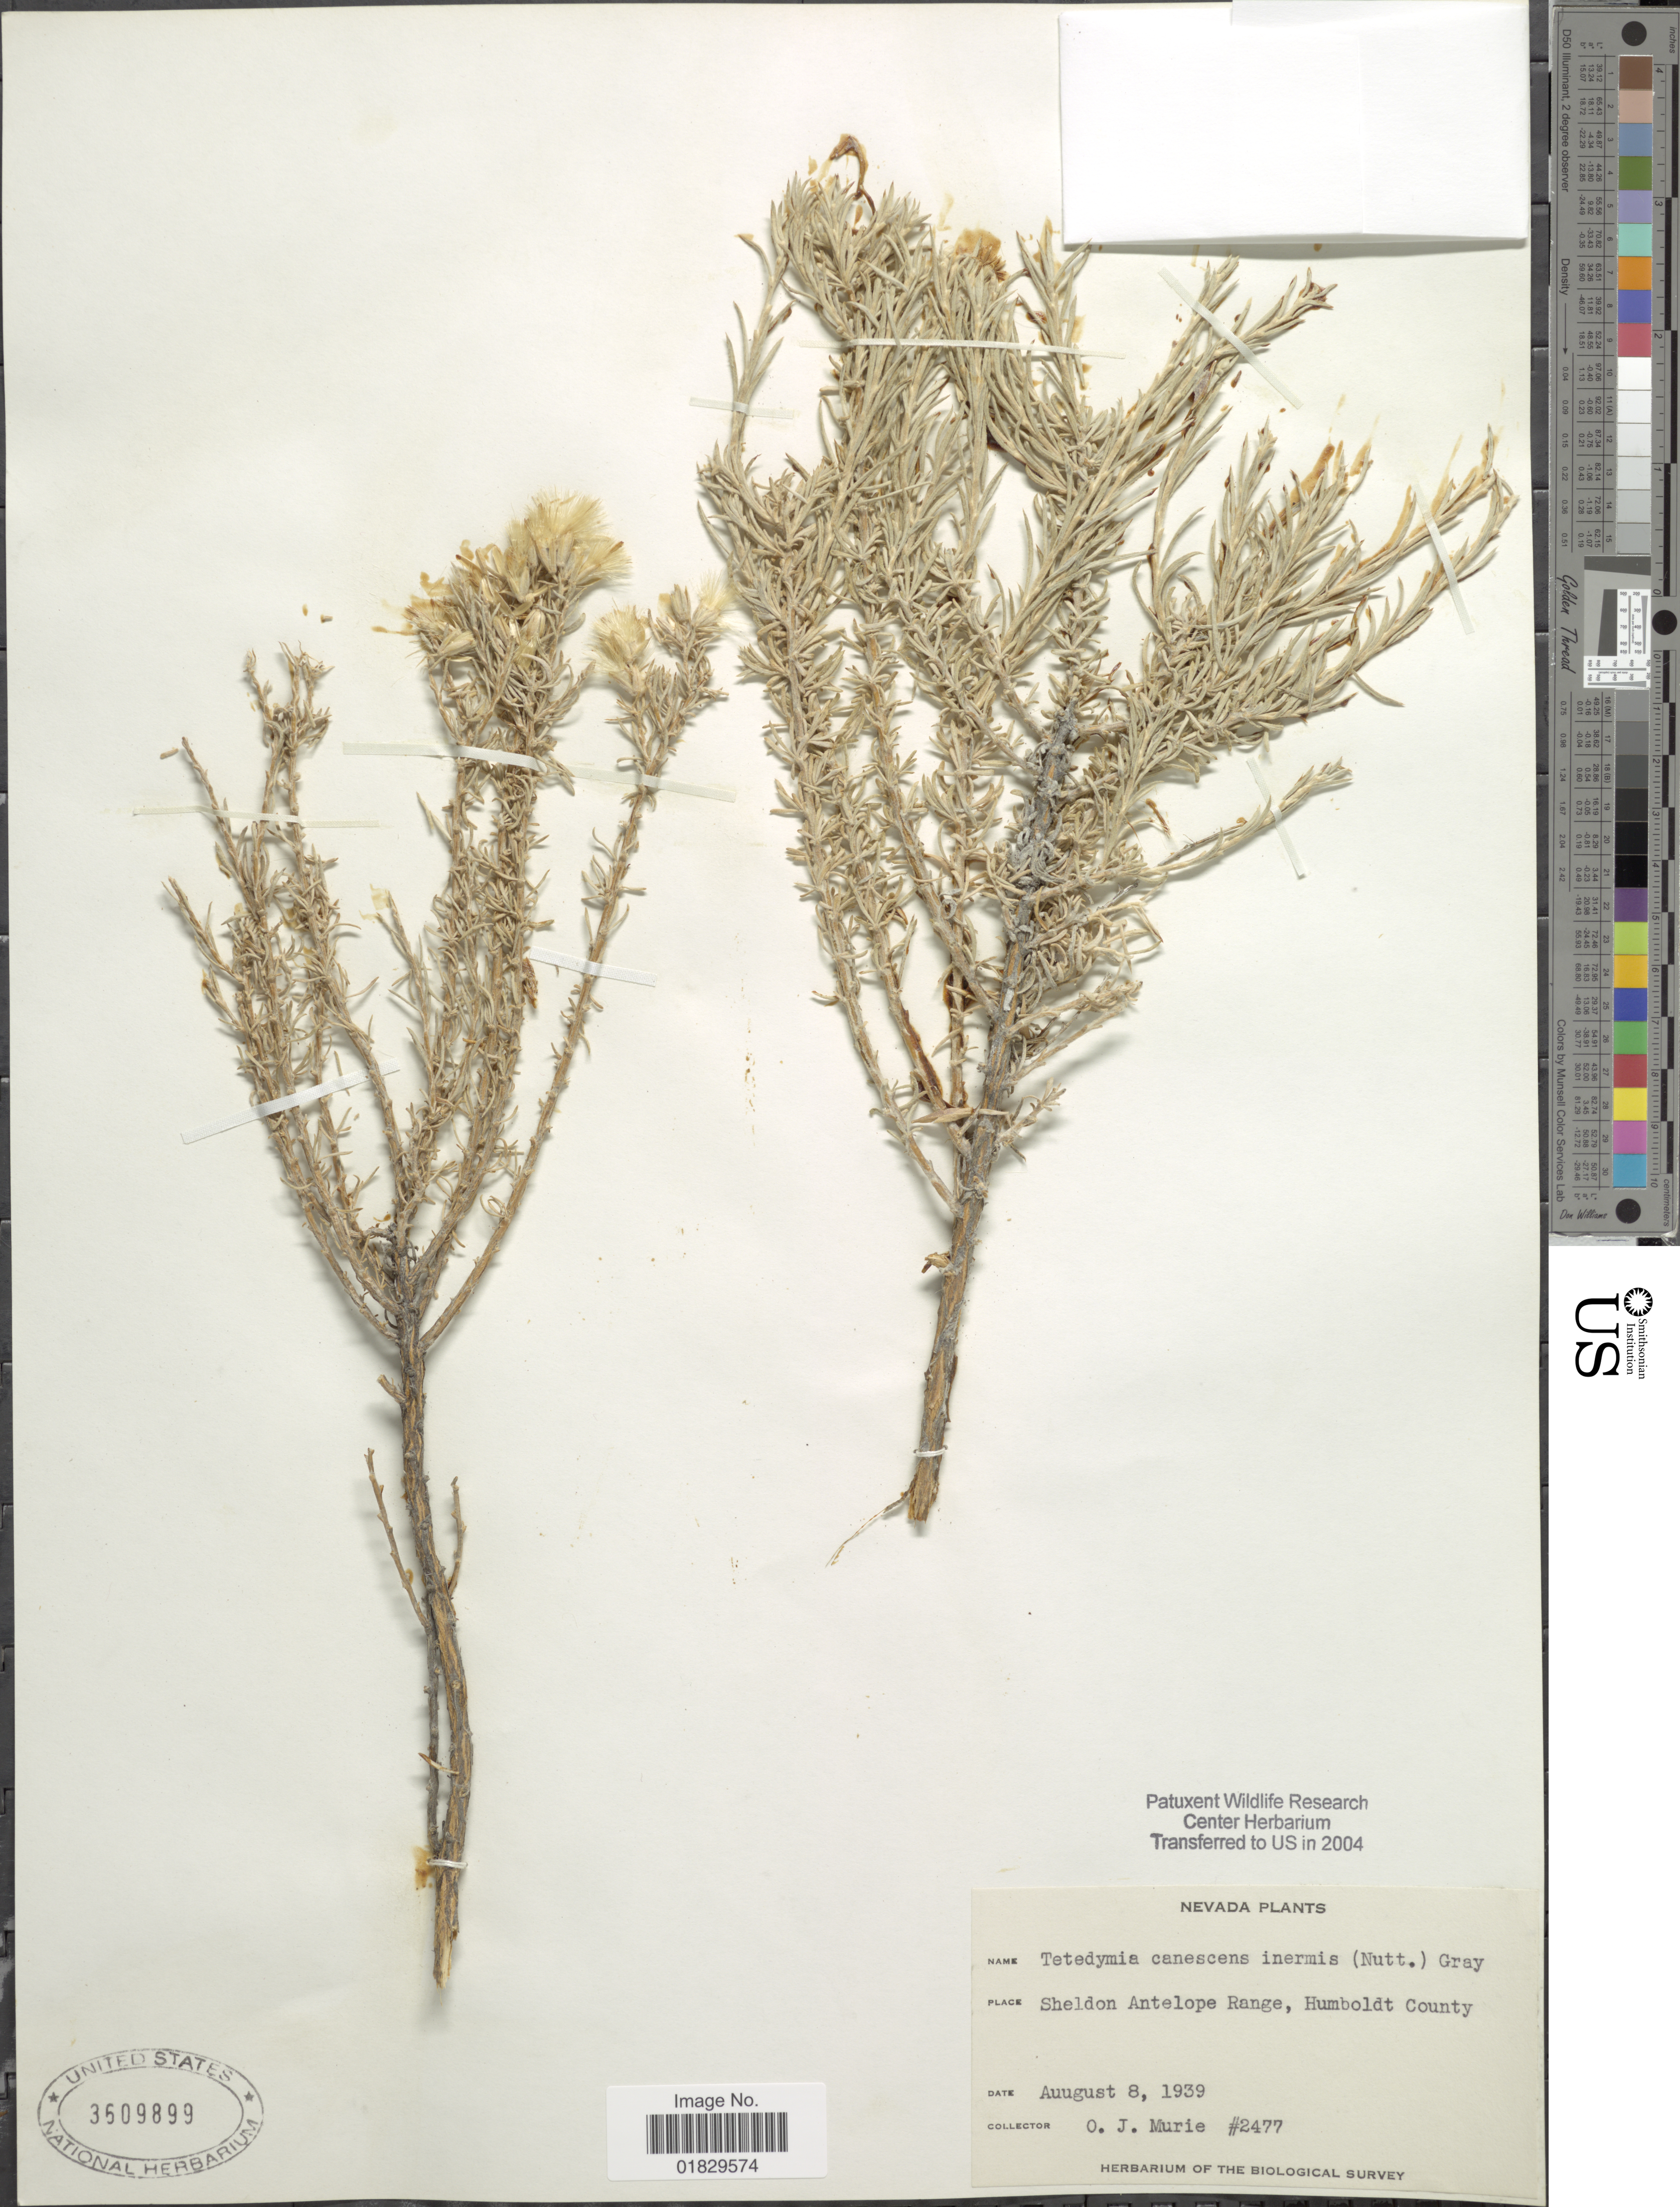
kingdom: Plantae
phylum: Tracheophyta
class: Magnoliopsida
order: Asterales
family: Asteraceae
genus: Tetradymia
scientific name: Tetradymia canescens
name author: DC.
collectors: O. Murie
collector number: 2477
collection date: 1939-08-08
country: United States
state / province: Nevada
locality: Sheldon Antelope Range, Humboldt County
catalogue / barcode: US 3609899